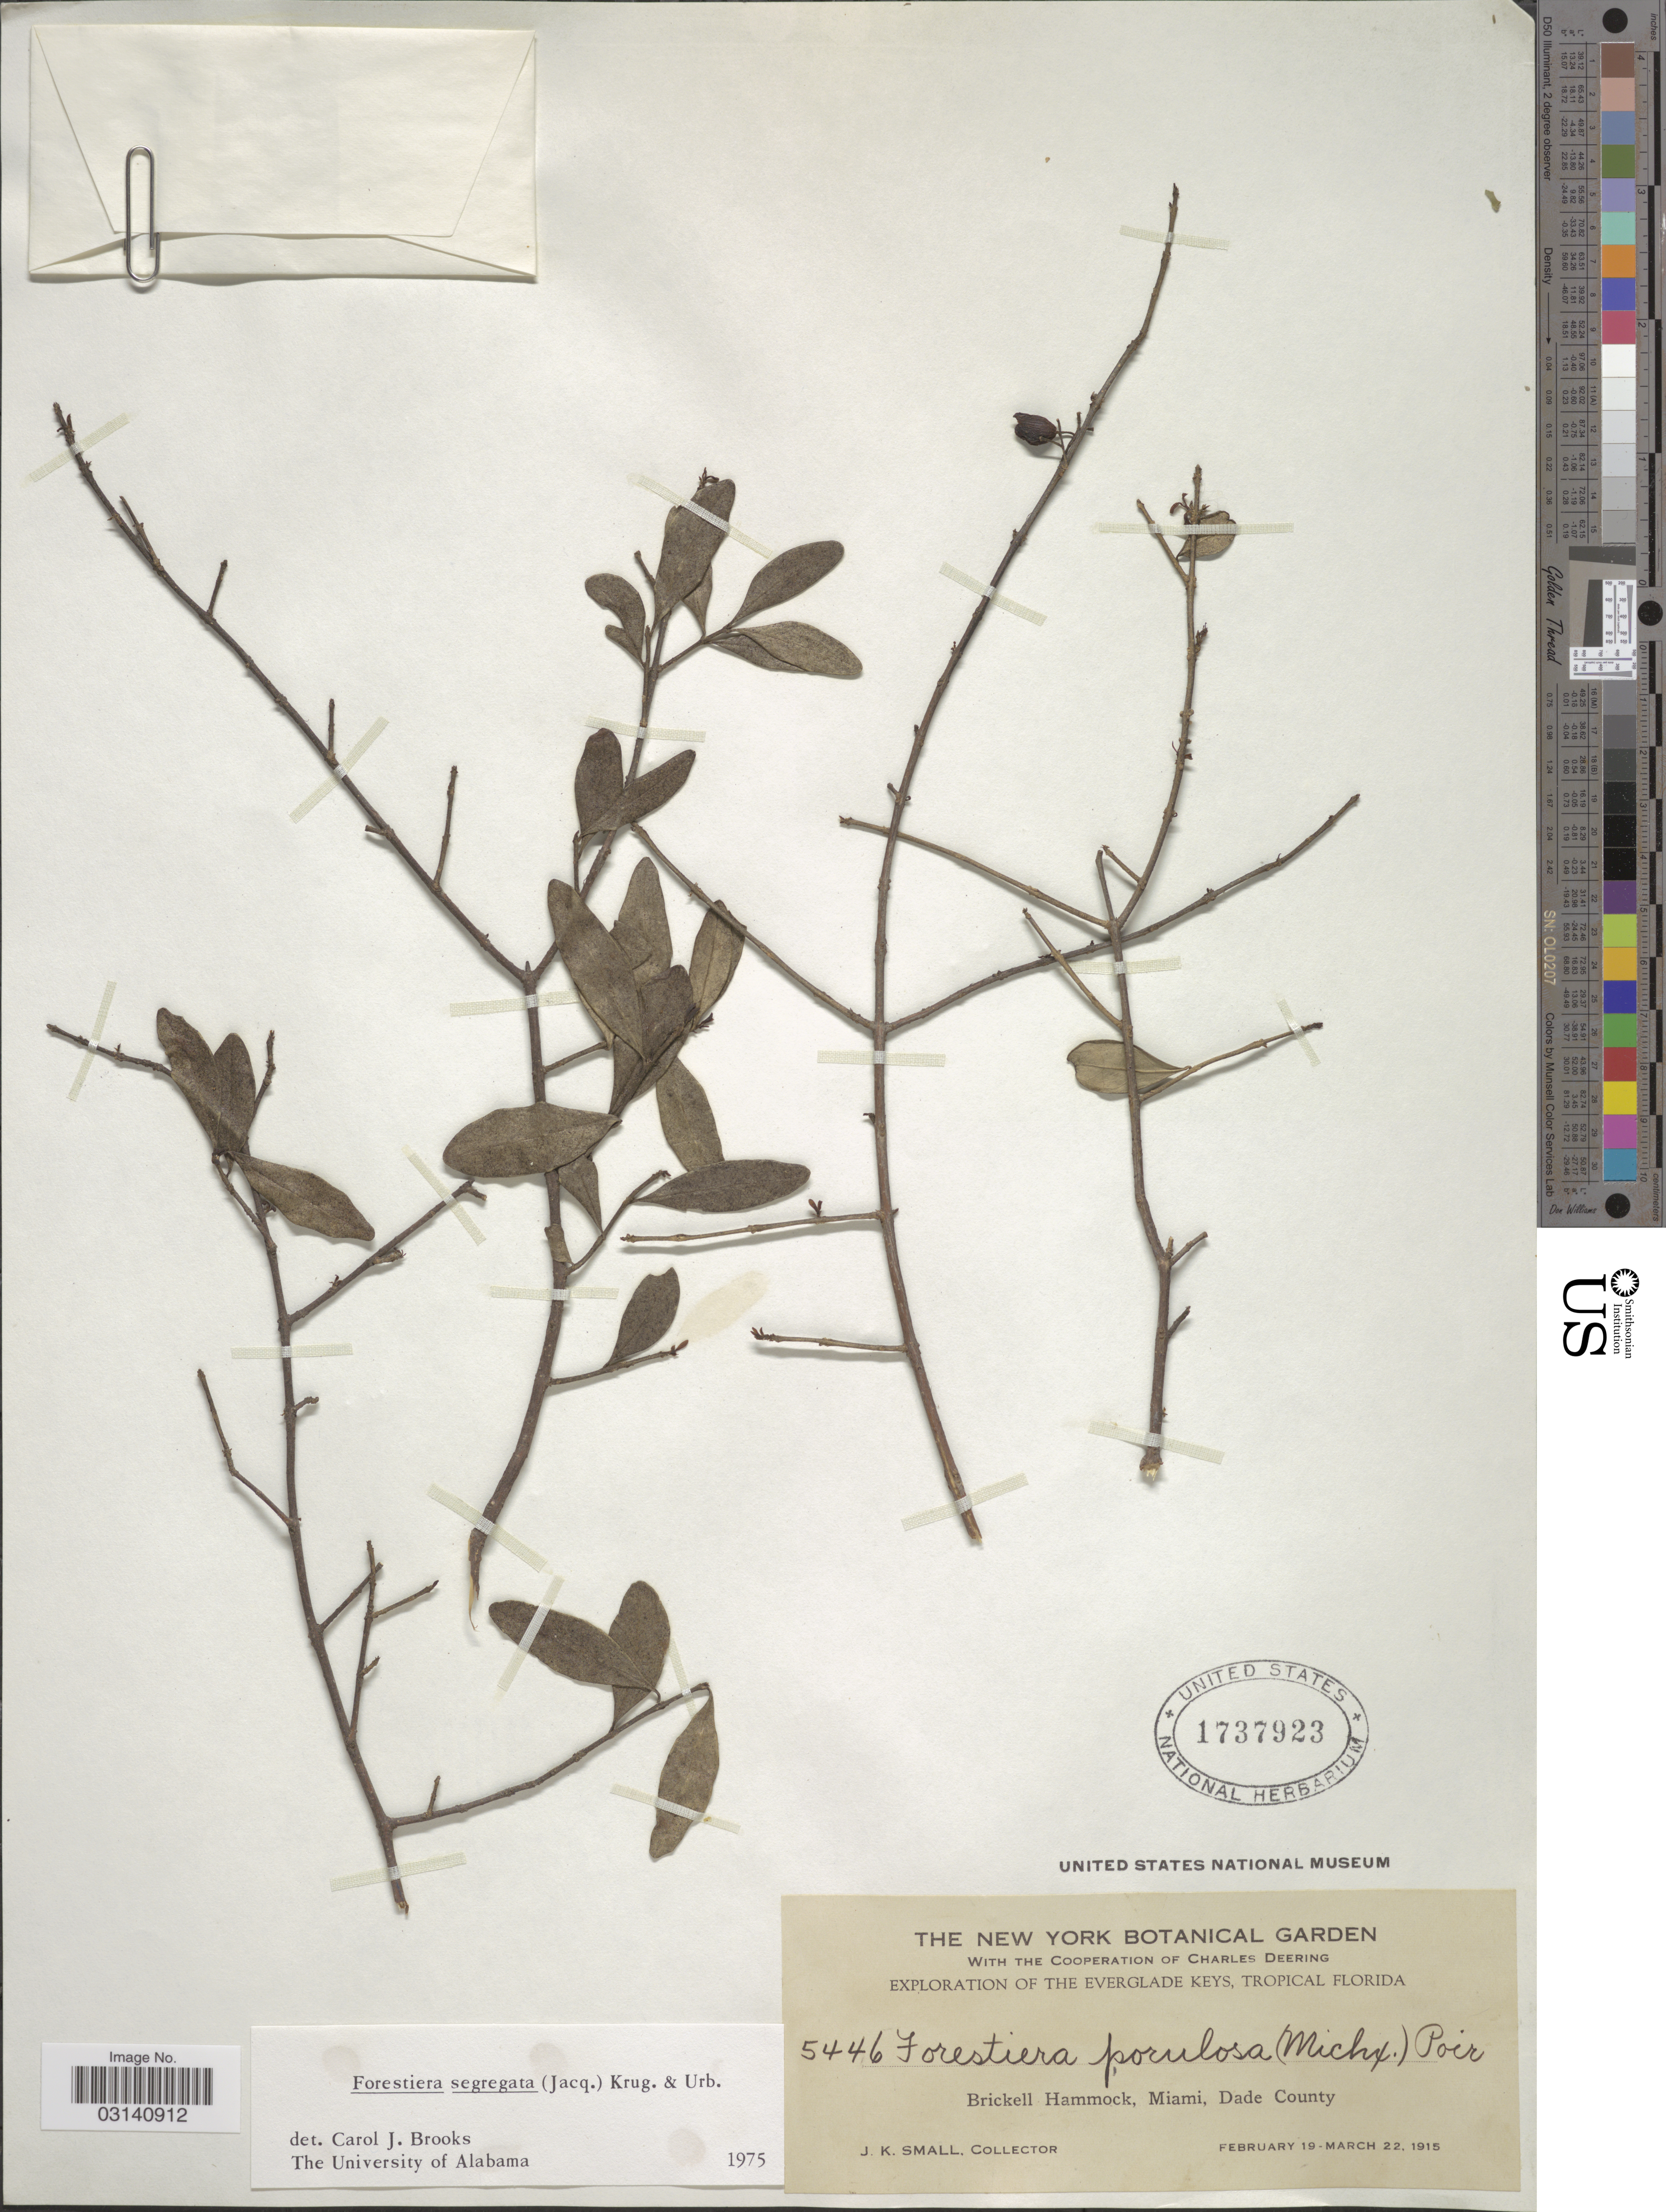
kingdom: Plantae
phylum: Tracheophyta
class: Magnoliopsida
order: Lamiales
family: Oleaceae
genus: Forestiera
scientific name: Forestiera segregata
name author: (Jacq.) Krug & Urb.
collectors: J. K. Small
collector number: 5446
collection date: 1915-02-19/1915-03-22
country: United States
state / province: Florida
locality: The Everglade Keys, Tropical Florida. Brickell Hammock, Miami, Dade County.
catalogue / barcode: US 1737923